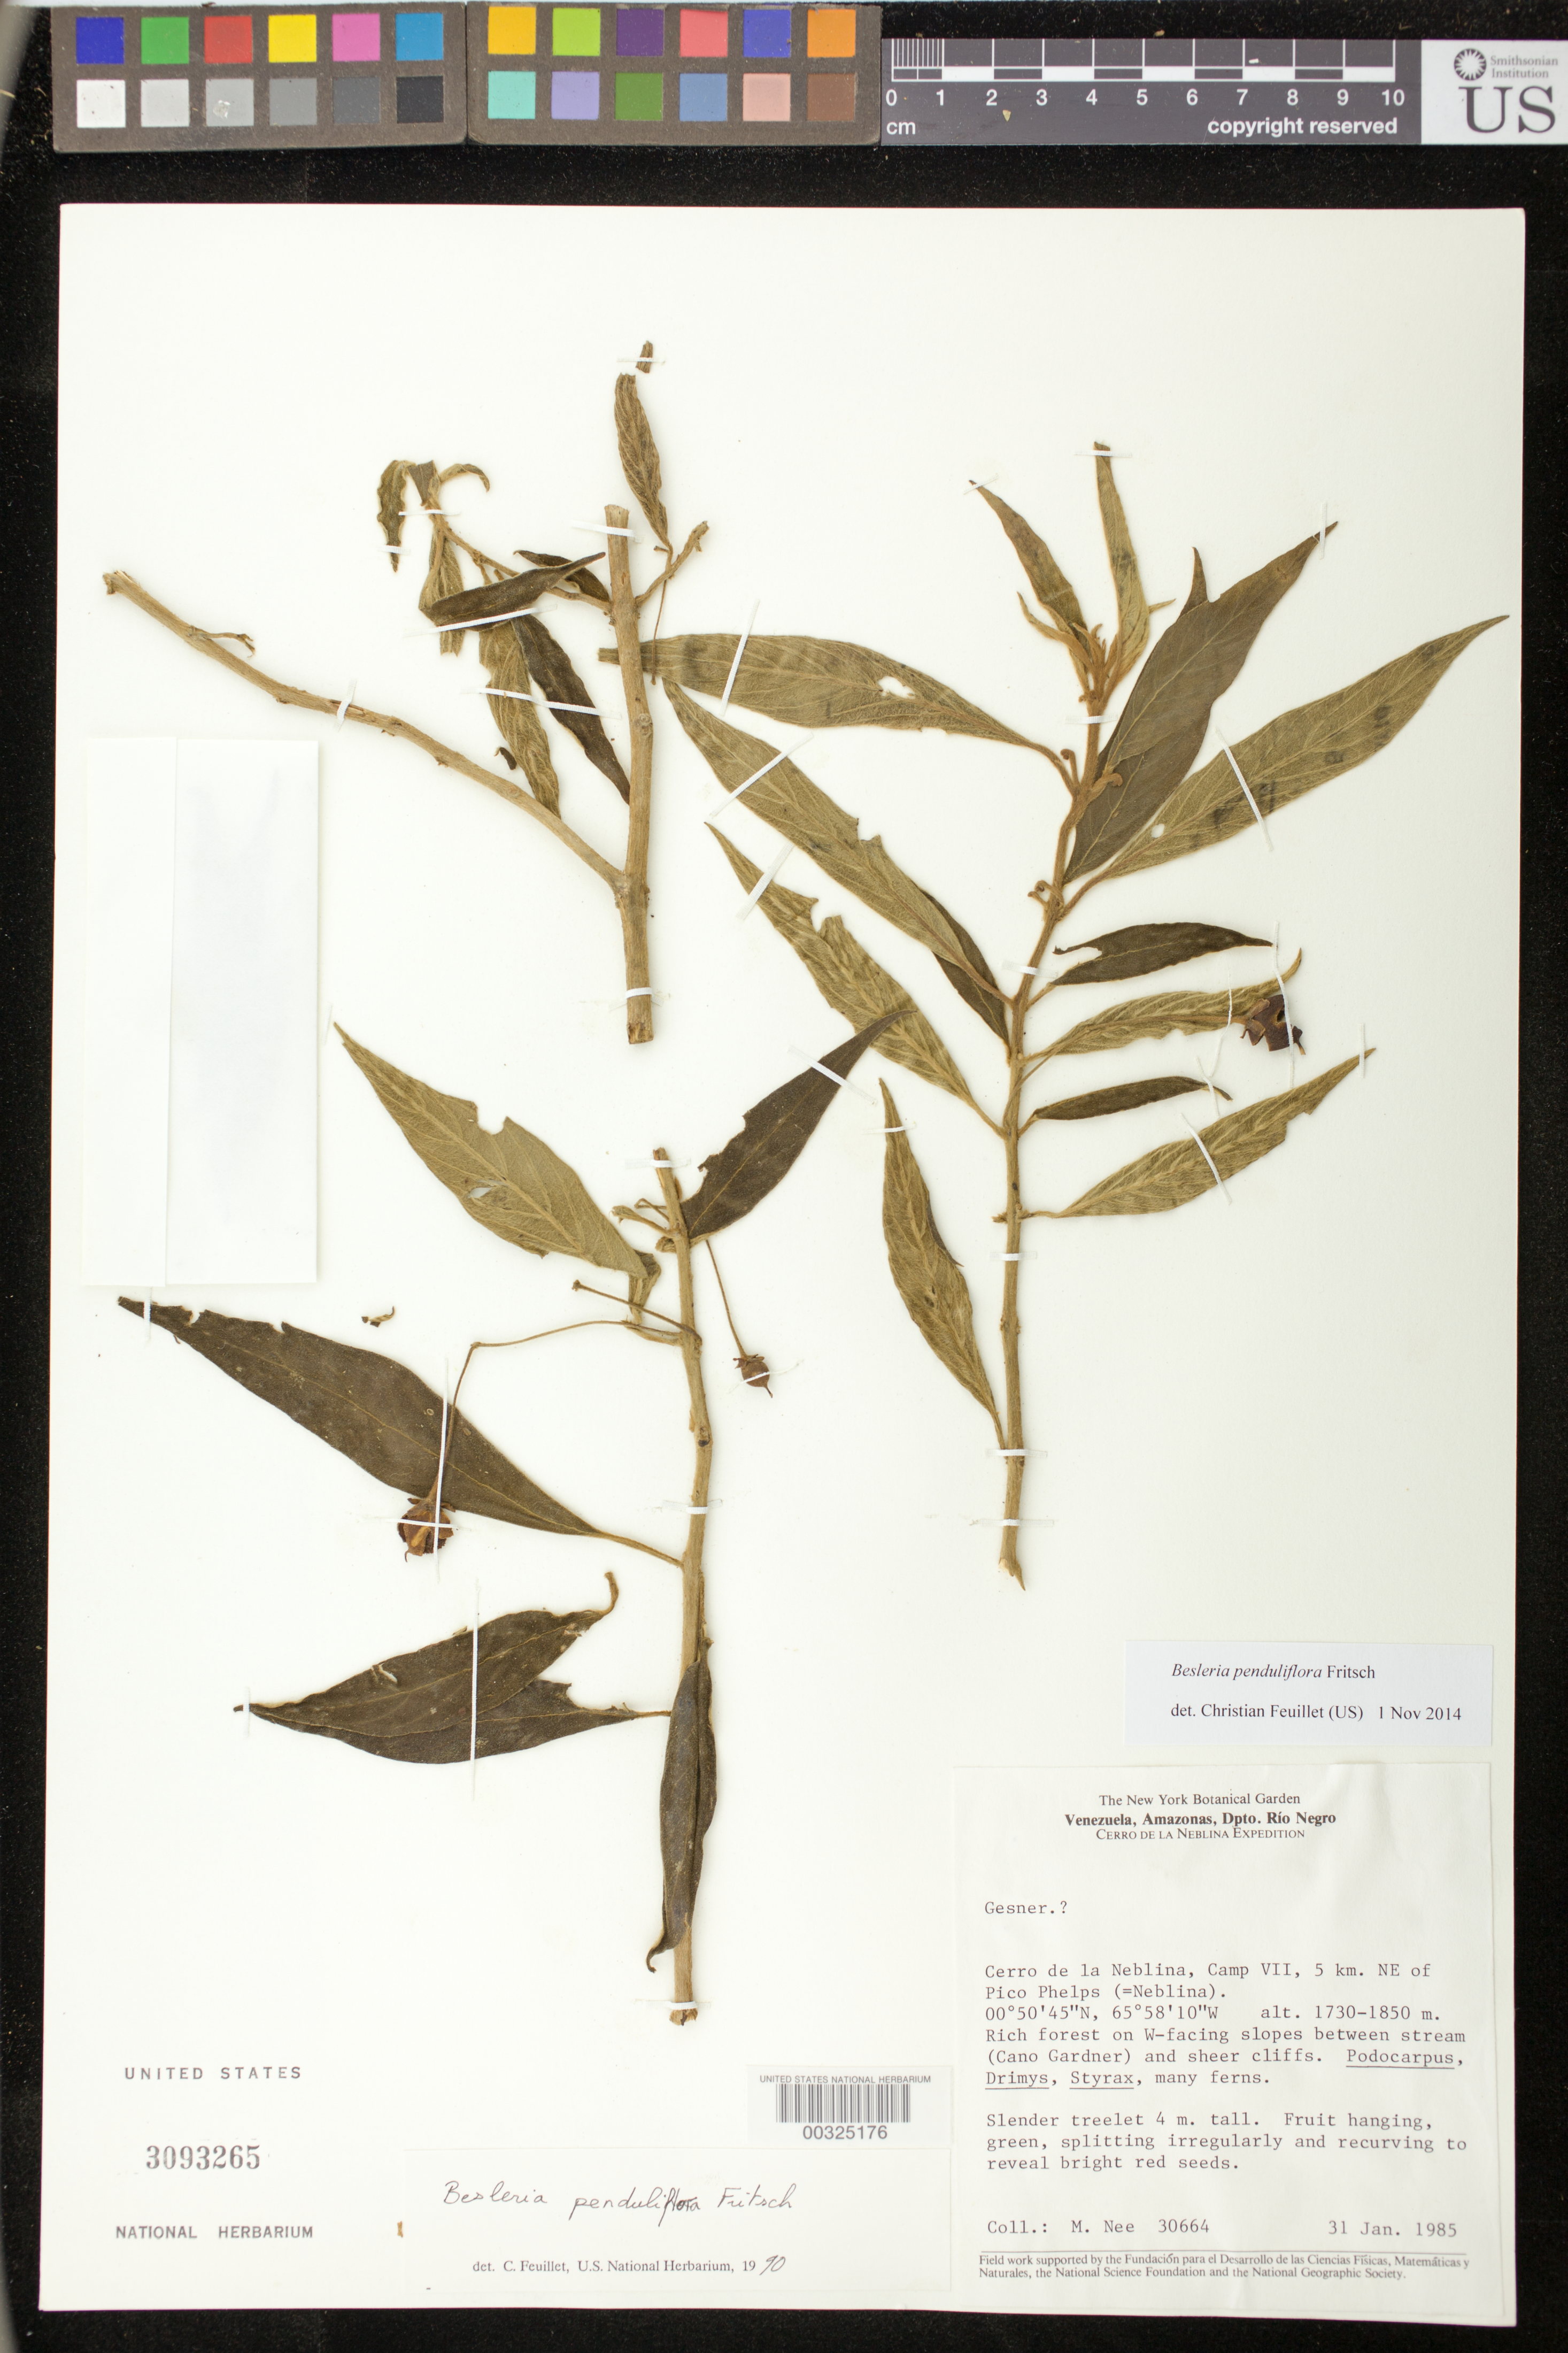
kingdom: Plantae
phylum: Tracheophyta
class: Magnoliopsida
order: Lamiales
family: Gesneriaceae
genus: Besleria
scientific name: Besleria penduliflora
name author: Fritsch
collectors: M. Nee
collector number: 30664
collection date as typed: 31 Jan 1985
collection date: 1985-01-31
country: Venezuela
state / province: Amazonas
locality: Rio Negro Dept., Cerro de la Neblina, camp VII, 5 km NE of Pico Phelps (=Neblina)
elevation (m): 1730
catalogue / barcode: US 3093265